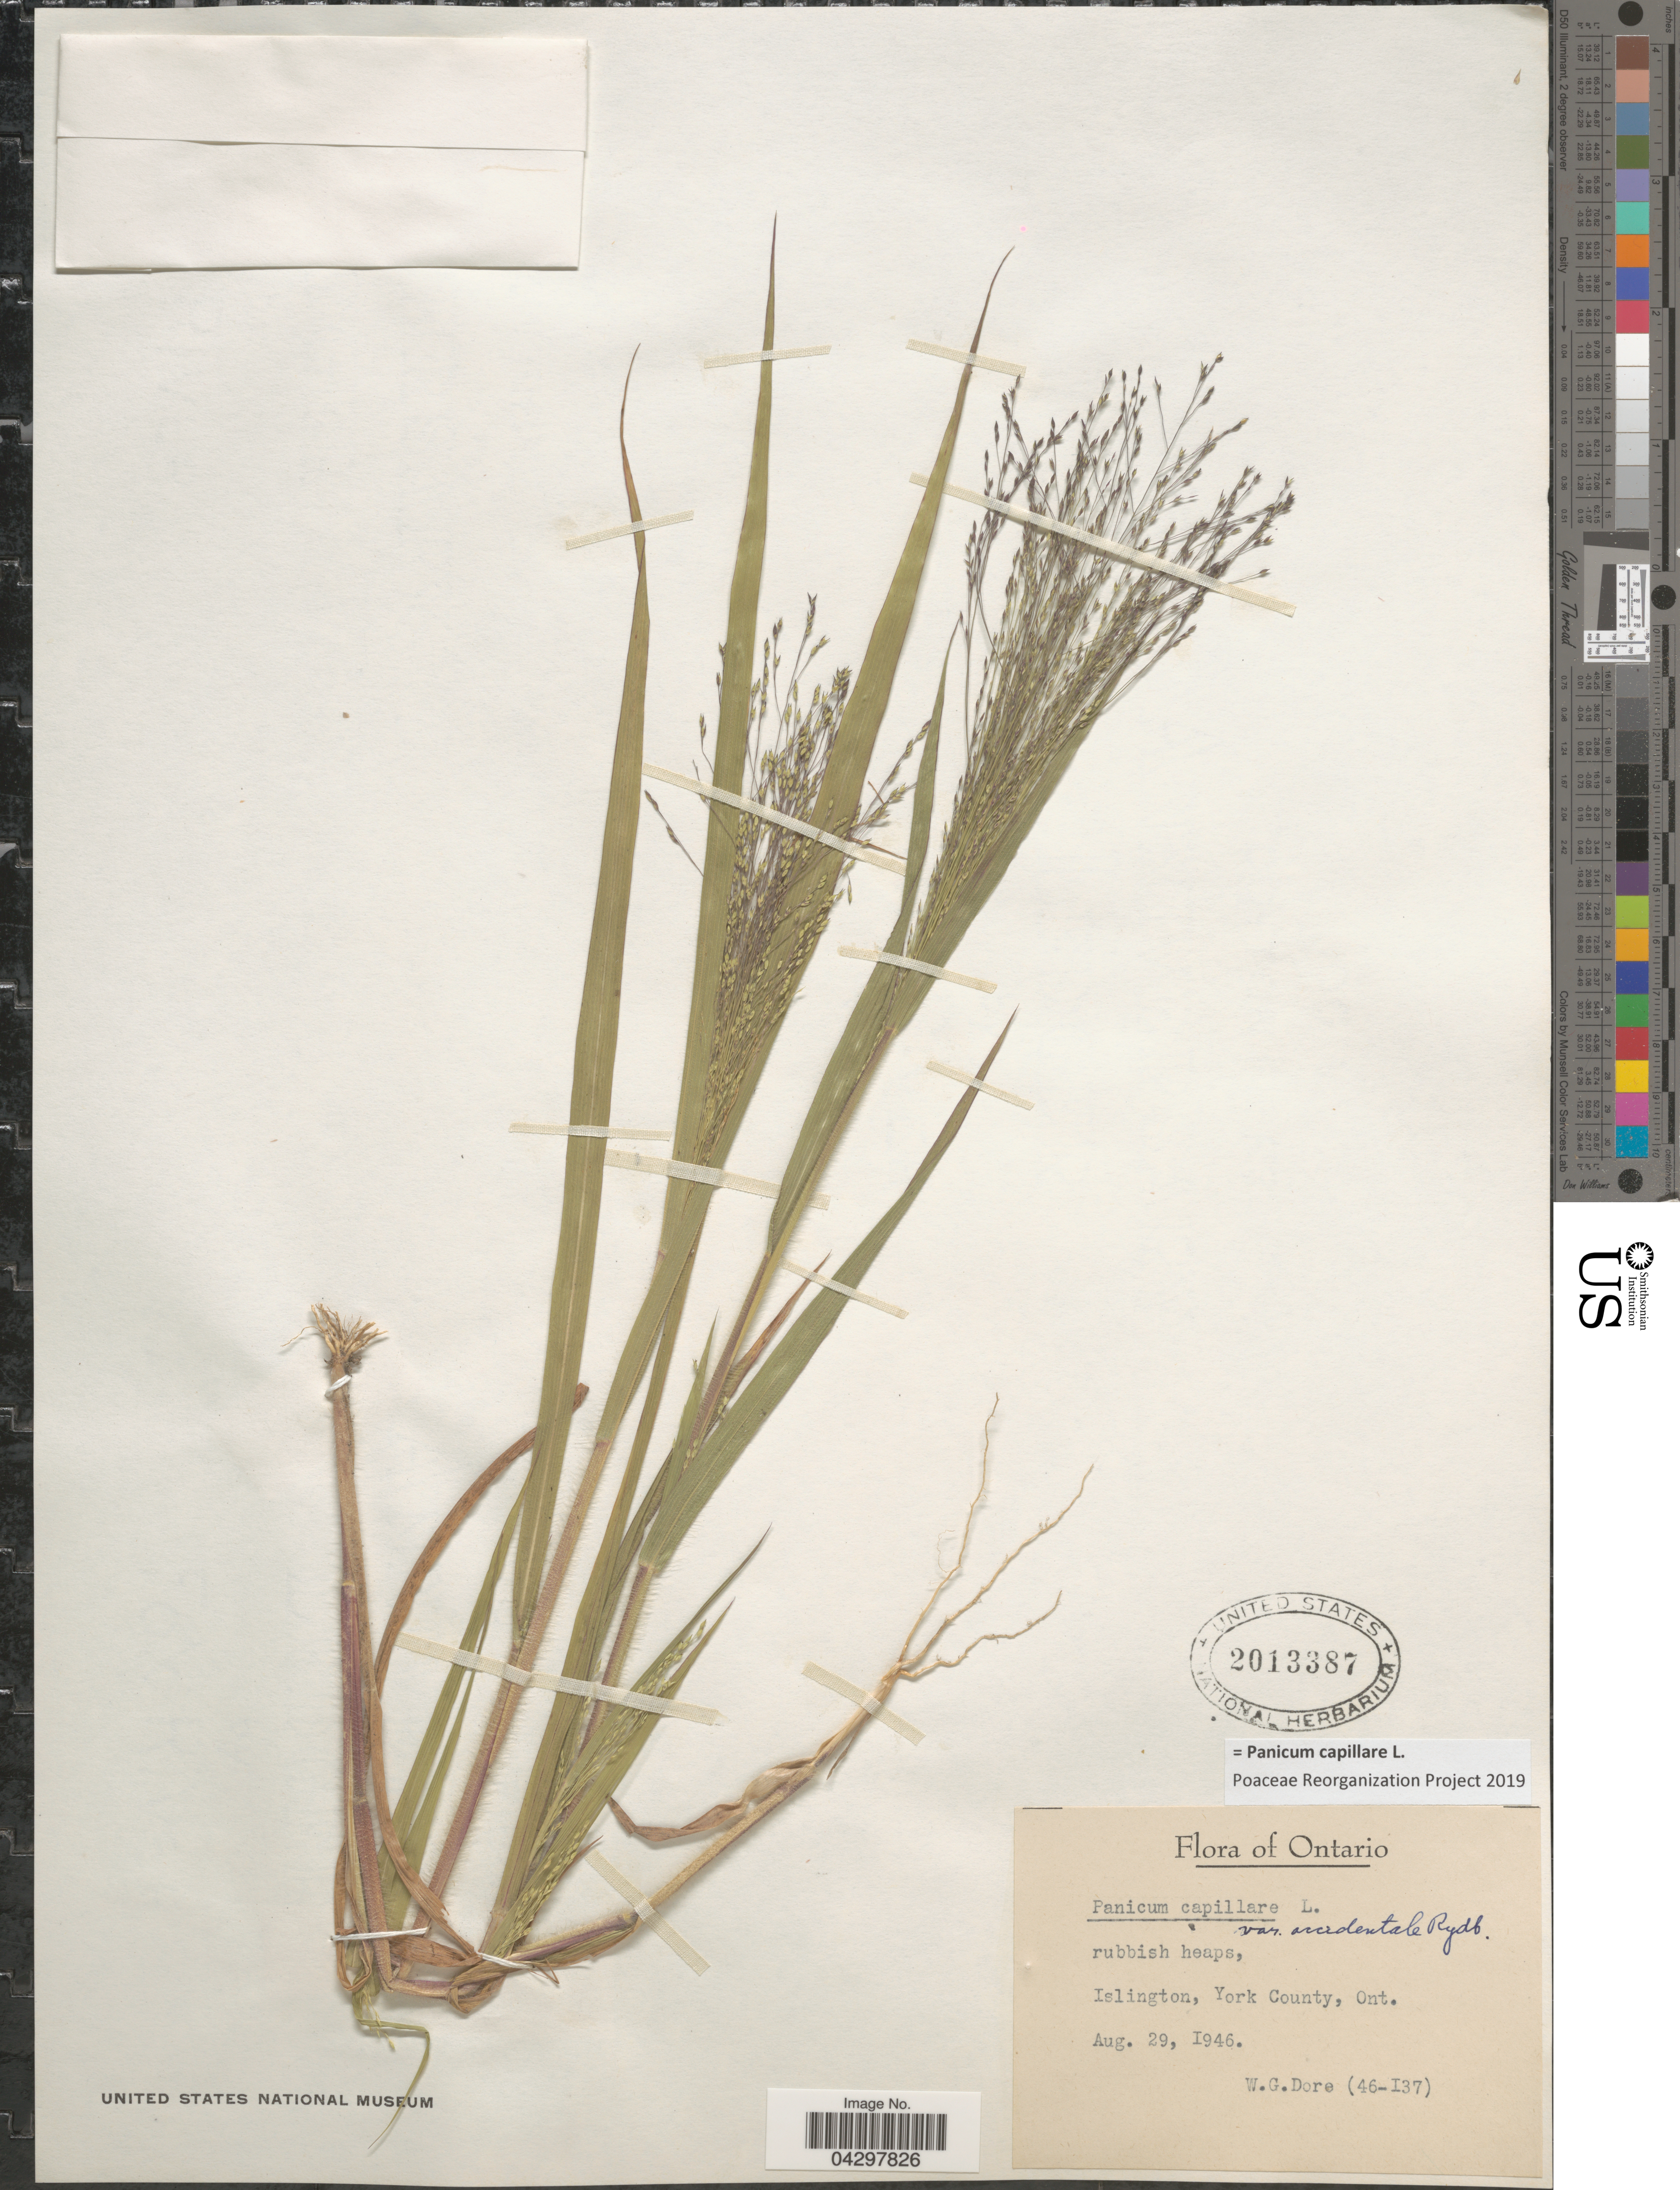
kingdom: Plantae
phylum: Tracheophyta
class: Liliopsida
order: Poales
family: Poaceae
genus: Panicum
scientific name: Panicum capillare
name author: L.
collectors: W. Dore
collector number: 46-137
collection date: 1946-08-29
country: Canada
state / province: Ontario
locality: Islington, York County.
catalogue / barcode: US 2013387